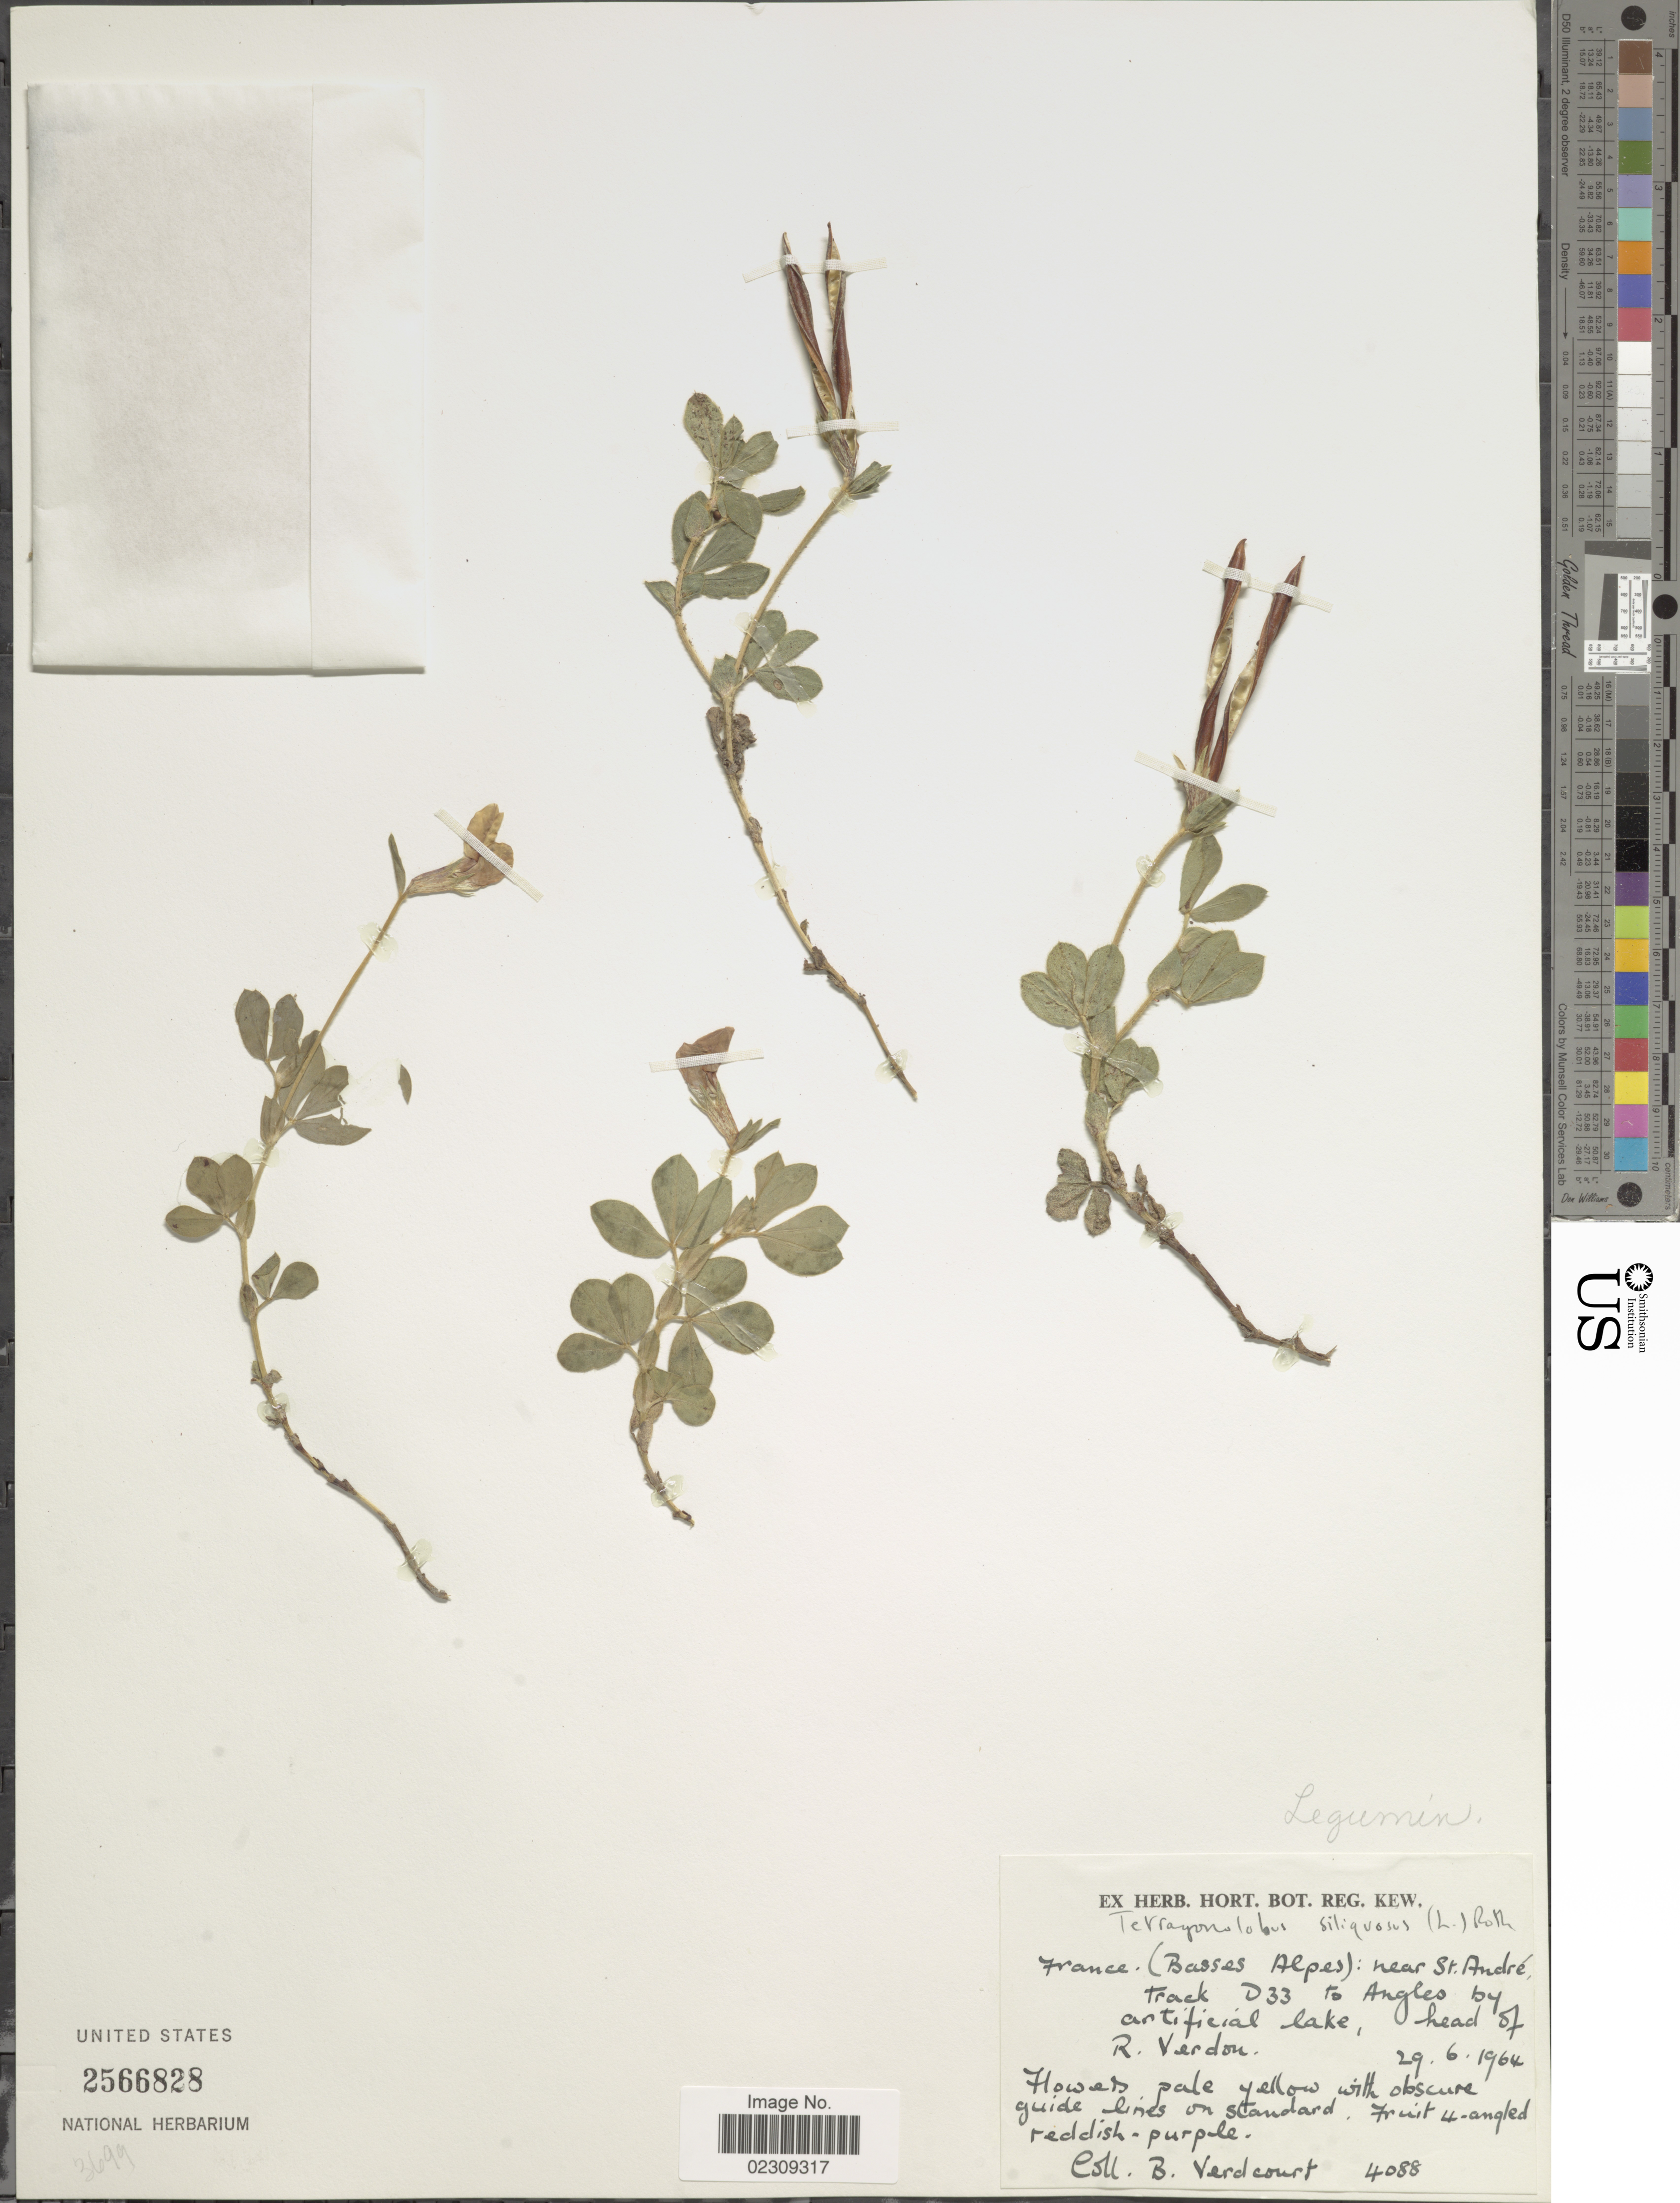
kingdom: Plantae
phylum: Tracheophyta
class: Magnoliopsida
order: Fabales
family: Fabaceae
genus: Tetragonolobus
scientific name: Tetragonolobus siliquosus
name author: Roth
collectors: B. Verdcourt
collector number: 4088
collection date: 1964-06-29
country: France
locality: (Basses Alpes): near St André, track D33 to Angels bu antificial lake, head of R. Verdon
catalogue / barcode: US 2566828